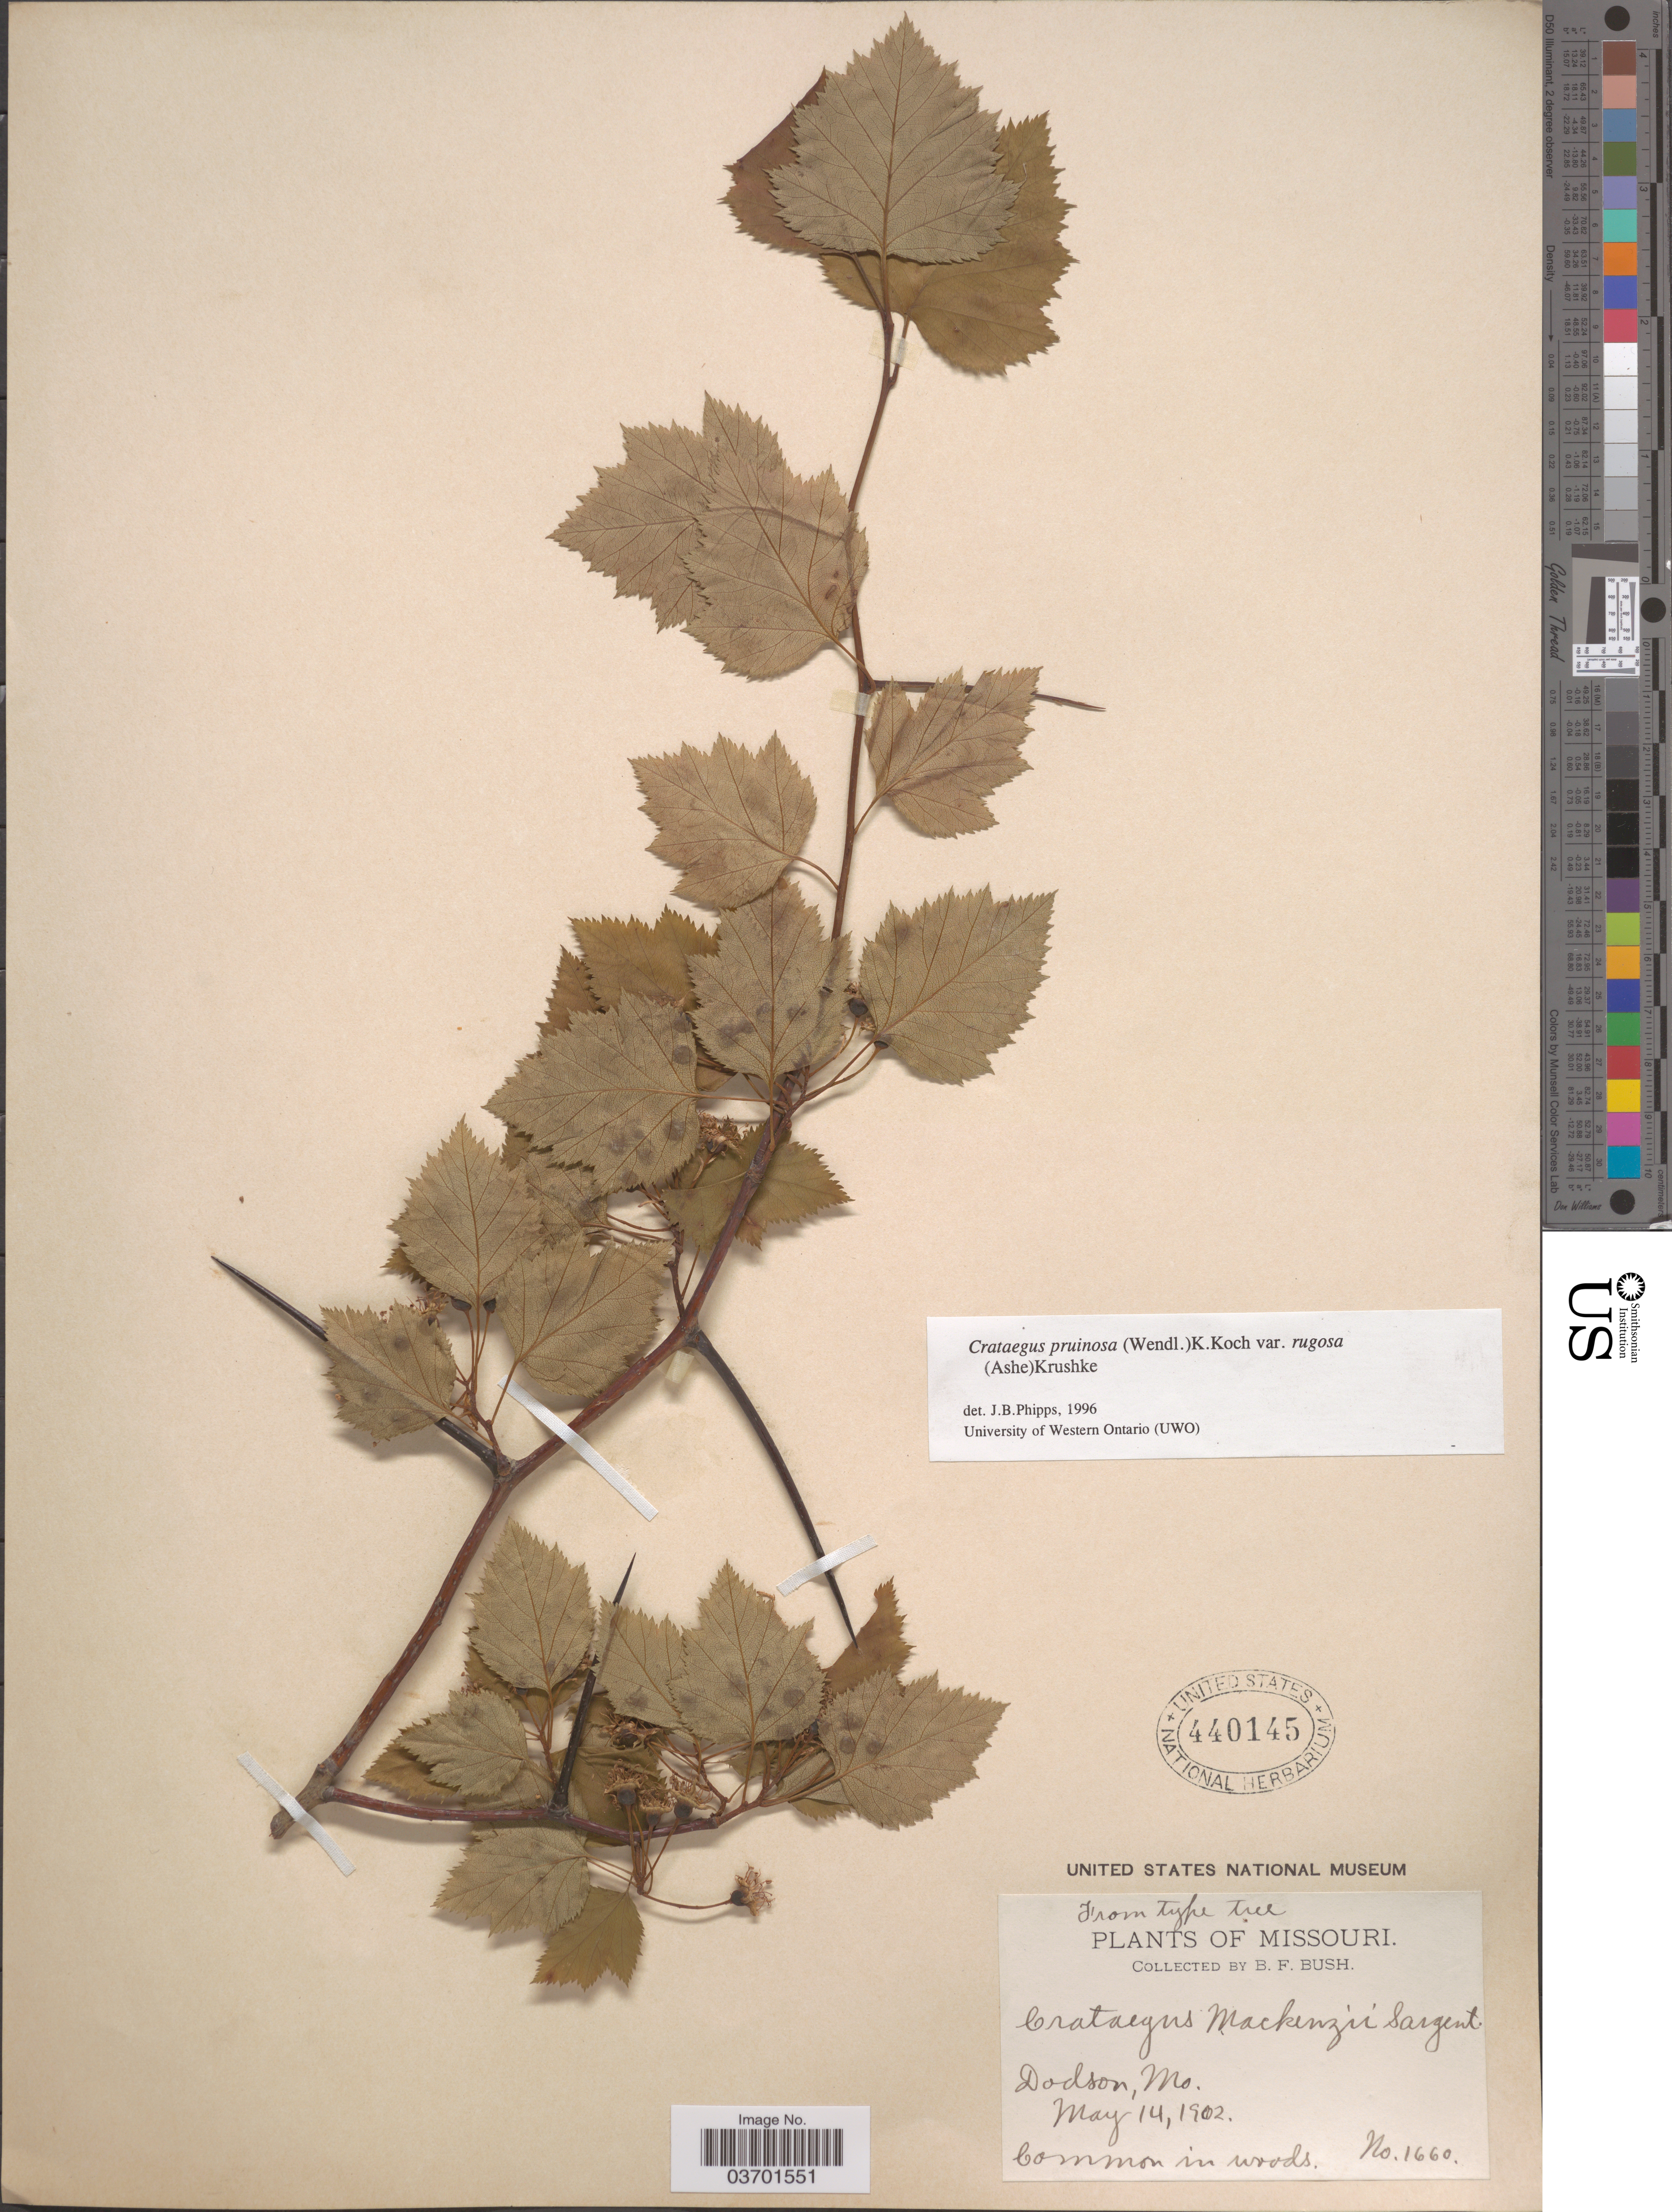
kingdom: Plantae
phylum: Tracheophyta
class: Magnoliopsida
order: Rosales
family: Rosaceae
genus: Crataegus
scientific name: Crataegus pruinosa var. rugosa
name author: (Ashe) Kruschke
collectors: B. F. Bush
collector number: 1660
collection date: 1902-05-14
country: United States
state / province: Missouri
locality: Dodson.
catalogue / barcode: US 440145